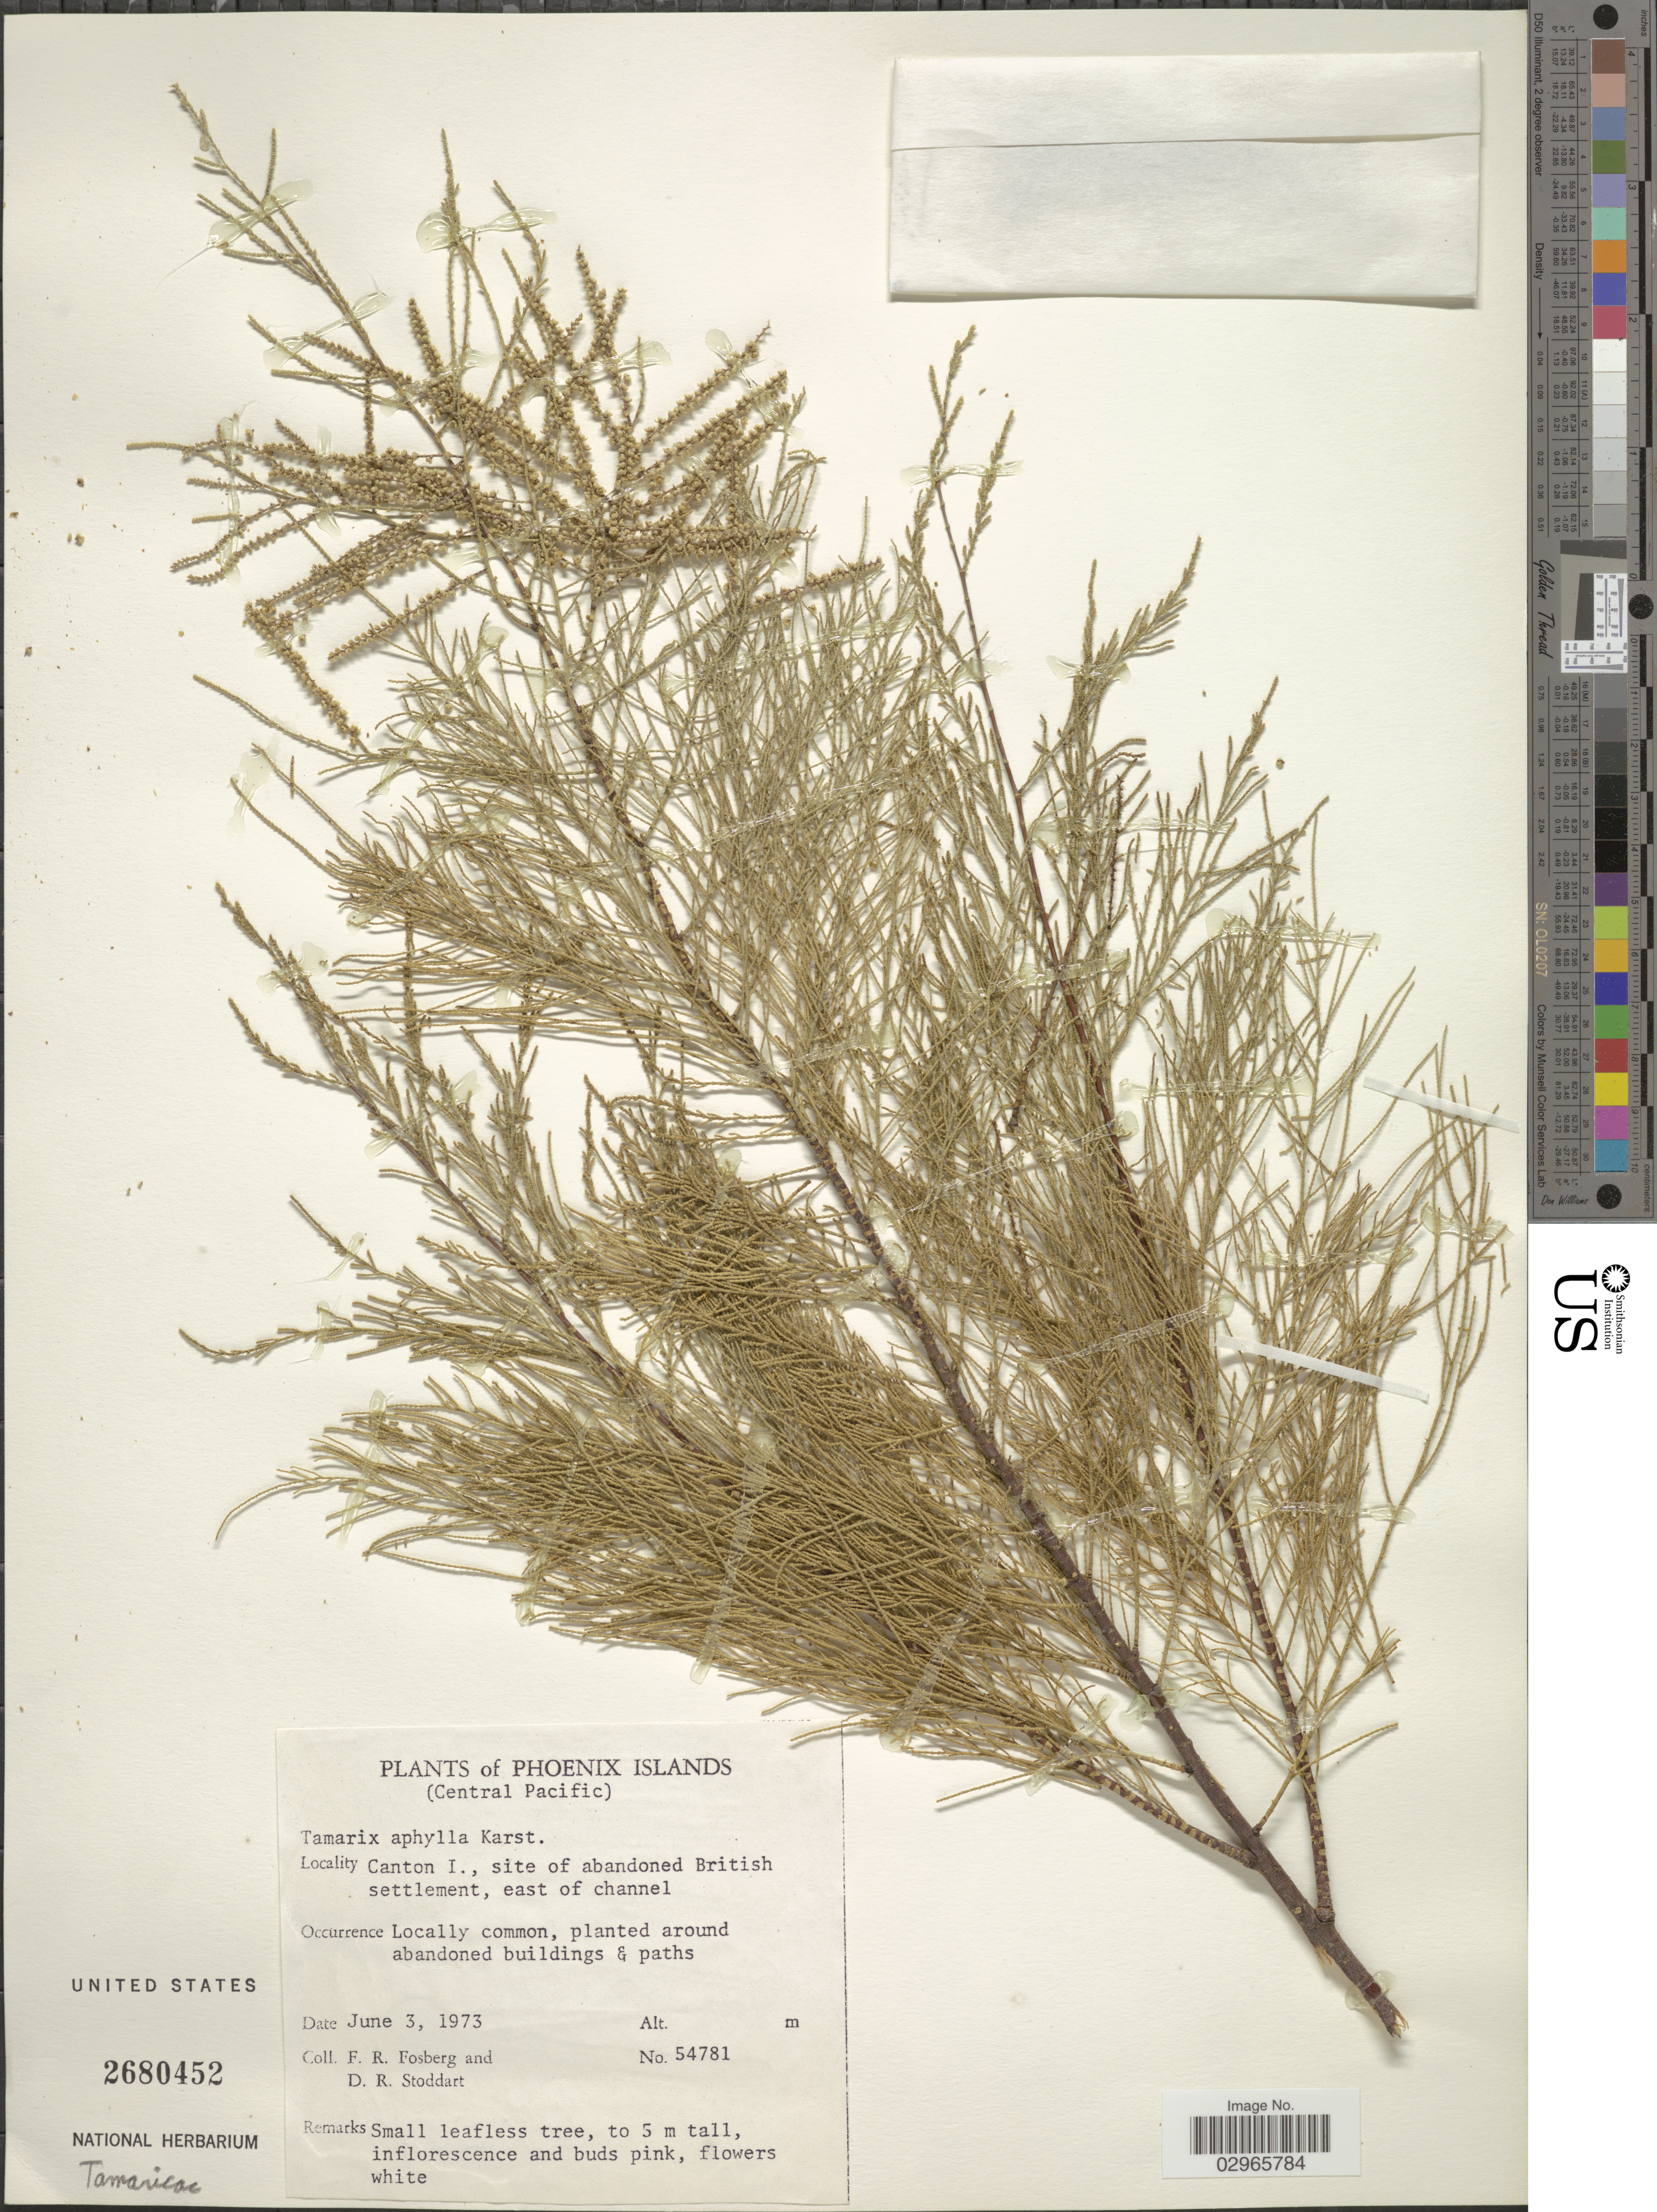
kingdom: Plantae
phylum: Tracheophyta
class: Magnoliopsida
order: Caryophyllales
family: Tamaricaceae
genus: Tamarix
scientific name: Tamarix aphylla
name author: (L.) H. Karst.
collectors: F. R. Fosberg & D. R. Stoddart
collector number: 54781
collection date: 1973-06-03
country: Kiribati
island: Kanton [Canton] Atoll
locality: Phoenix Islands (Central Pacific). Canton I., site of abandoned British settlement, east of channel.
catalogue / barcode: US 2680452